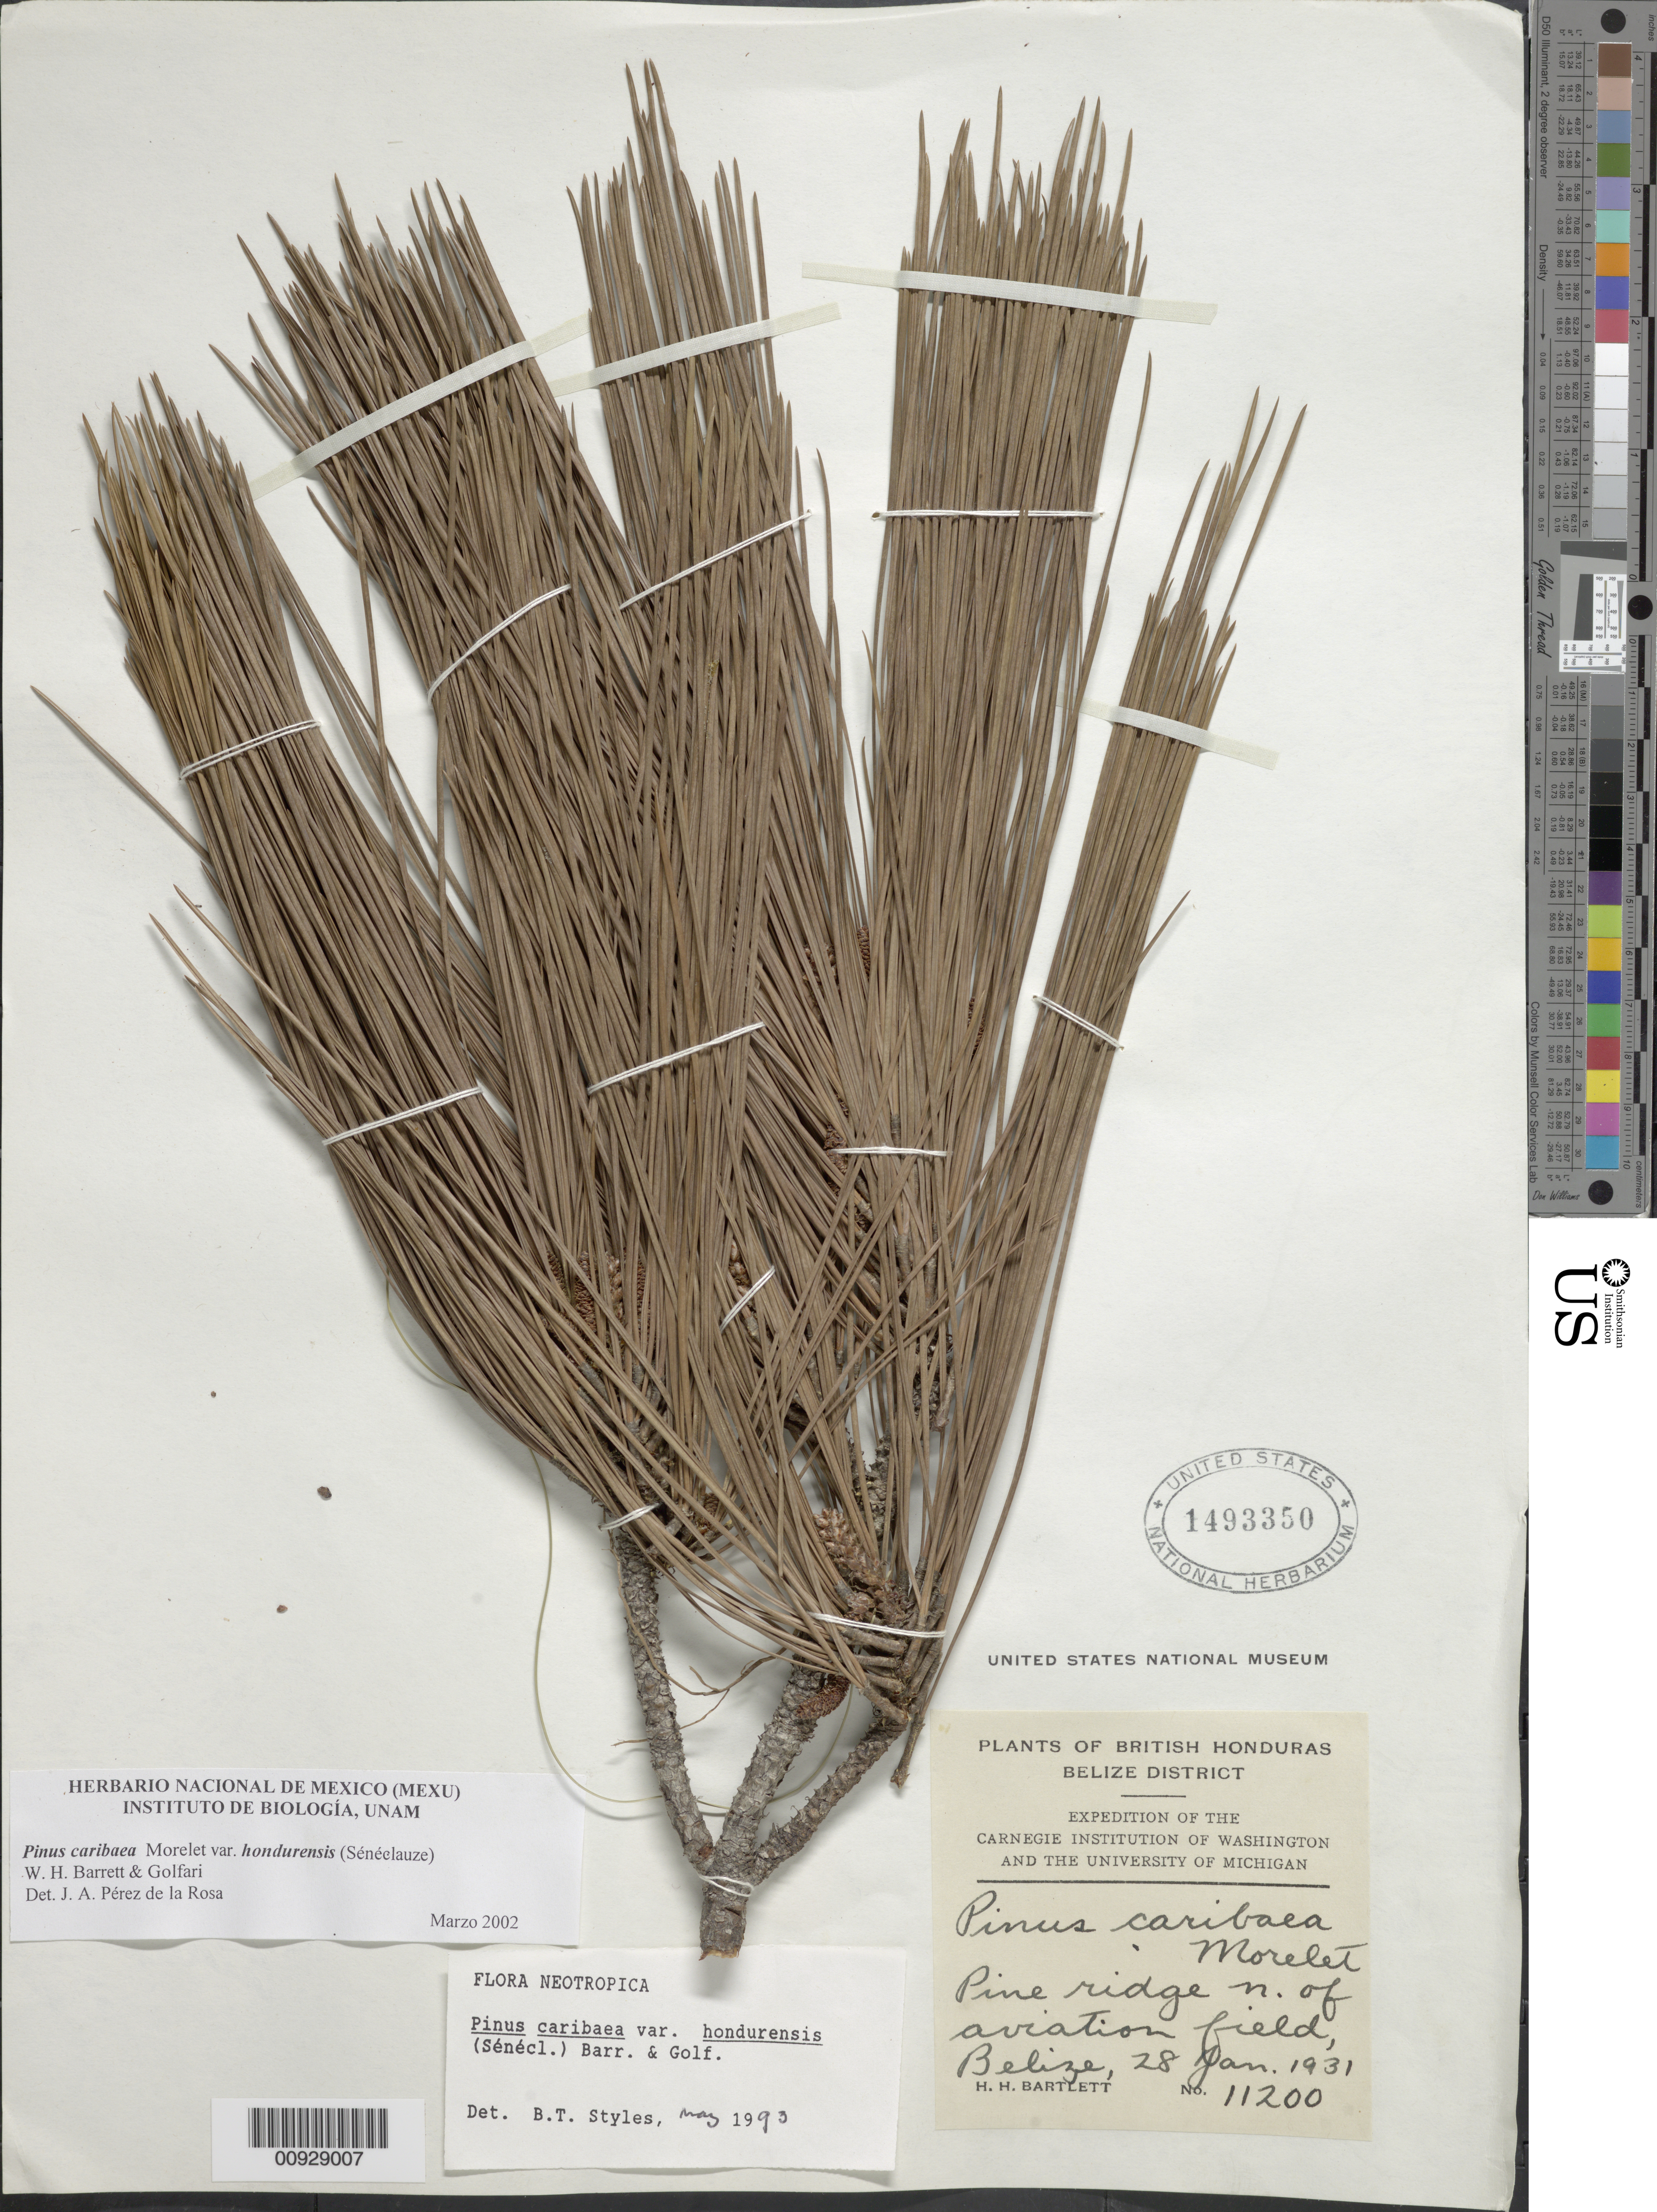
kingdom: Plantae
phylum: Tracheophyta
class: Pinopsida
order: Pinales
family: Pinaceae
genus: Pinus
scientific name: Pinus caribaea var. hondurensis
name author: (Sénécl.) W.H.G. Barrett & Golfari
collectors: H. H. Bartlett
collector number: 11200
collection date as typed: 28 Jan 1931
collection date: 1931-01-28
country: Belize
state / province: Belize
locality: North of aviation field.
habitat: Pine ridge.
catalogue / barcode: US 1493350